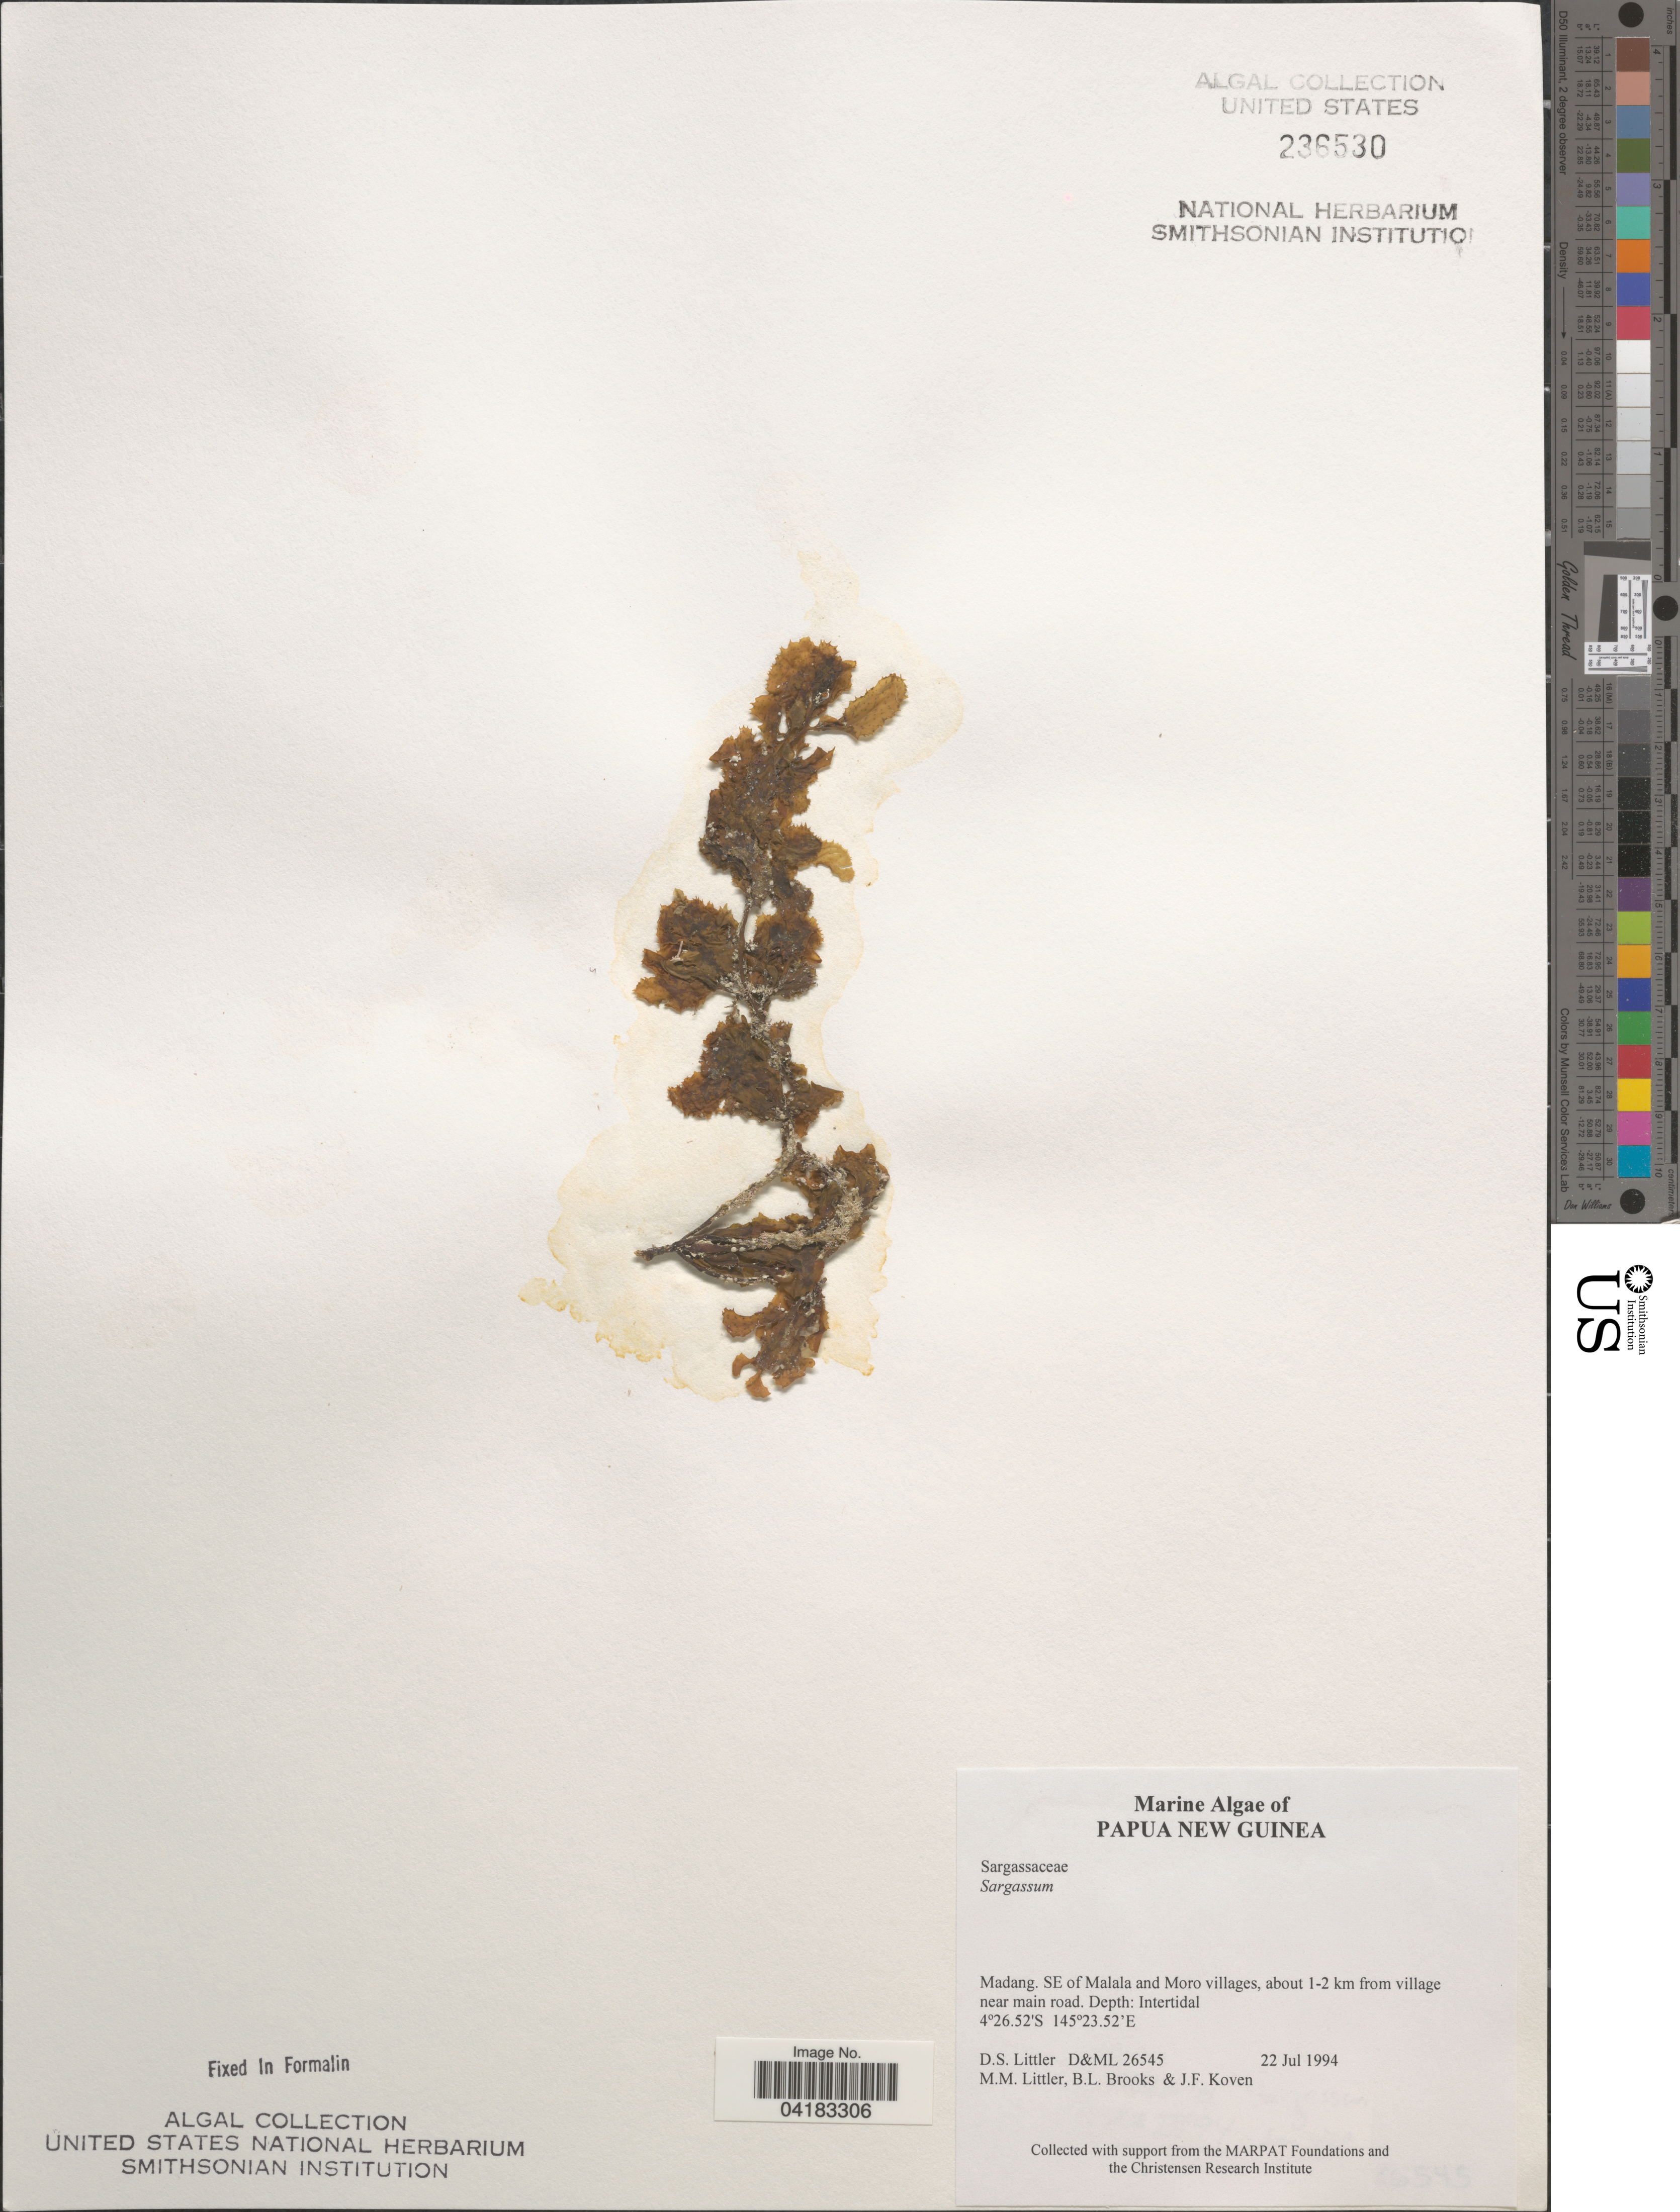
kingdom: Chromista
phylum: Ochrophyta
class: Phaeophyceae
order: Fucales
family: Sargassaceae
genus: Sargassum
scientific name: Sargassum sp.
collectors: D. S. Littler, B. Brooks & J. Koven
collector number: D&ML26545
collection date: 1994-07-22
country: Papua New Guinea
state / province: Madang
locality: SE of Malala and Moro villages, about 1-2 km from village near main road.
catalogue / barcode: US 236530